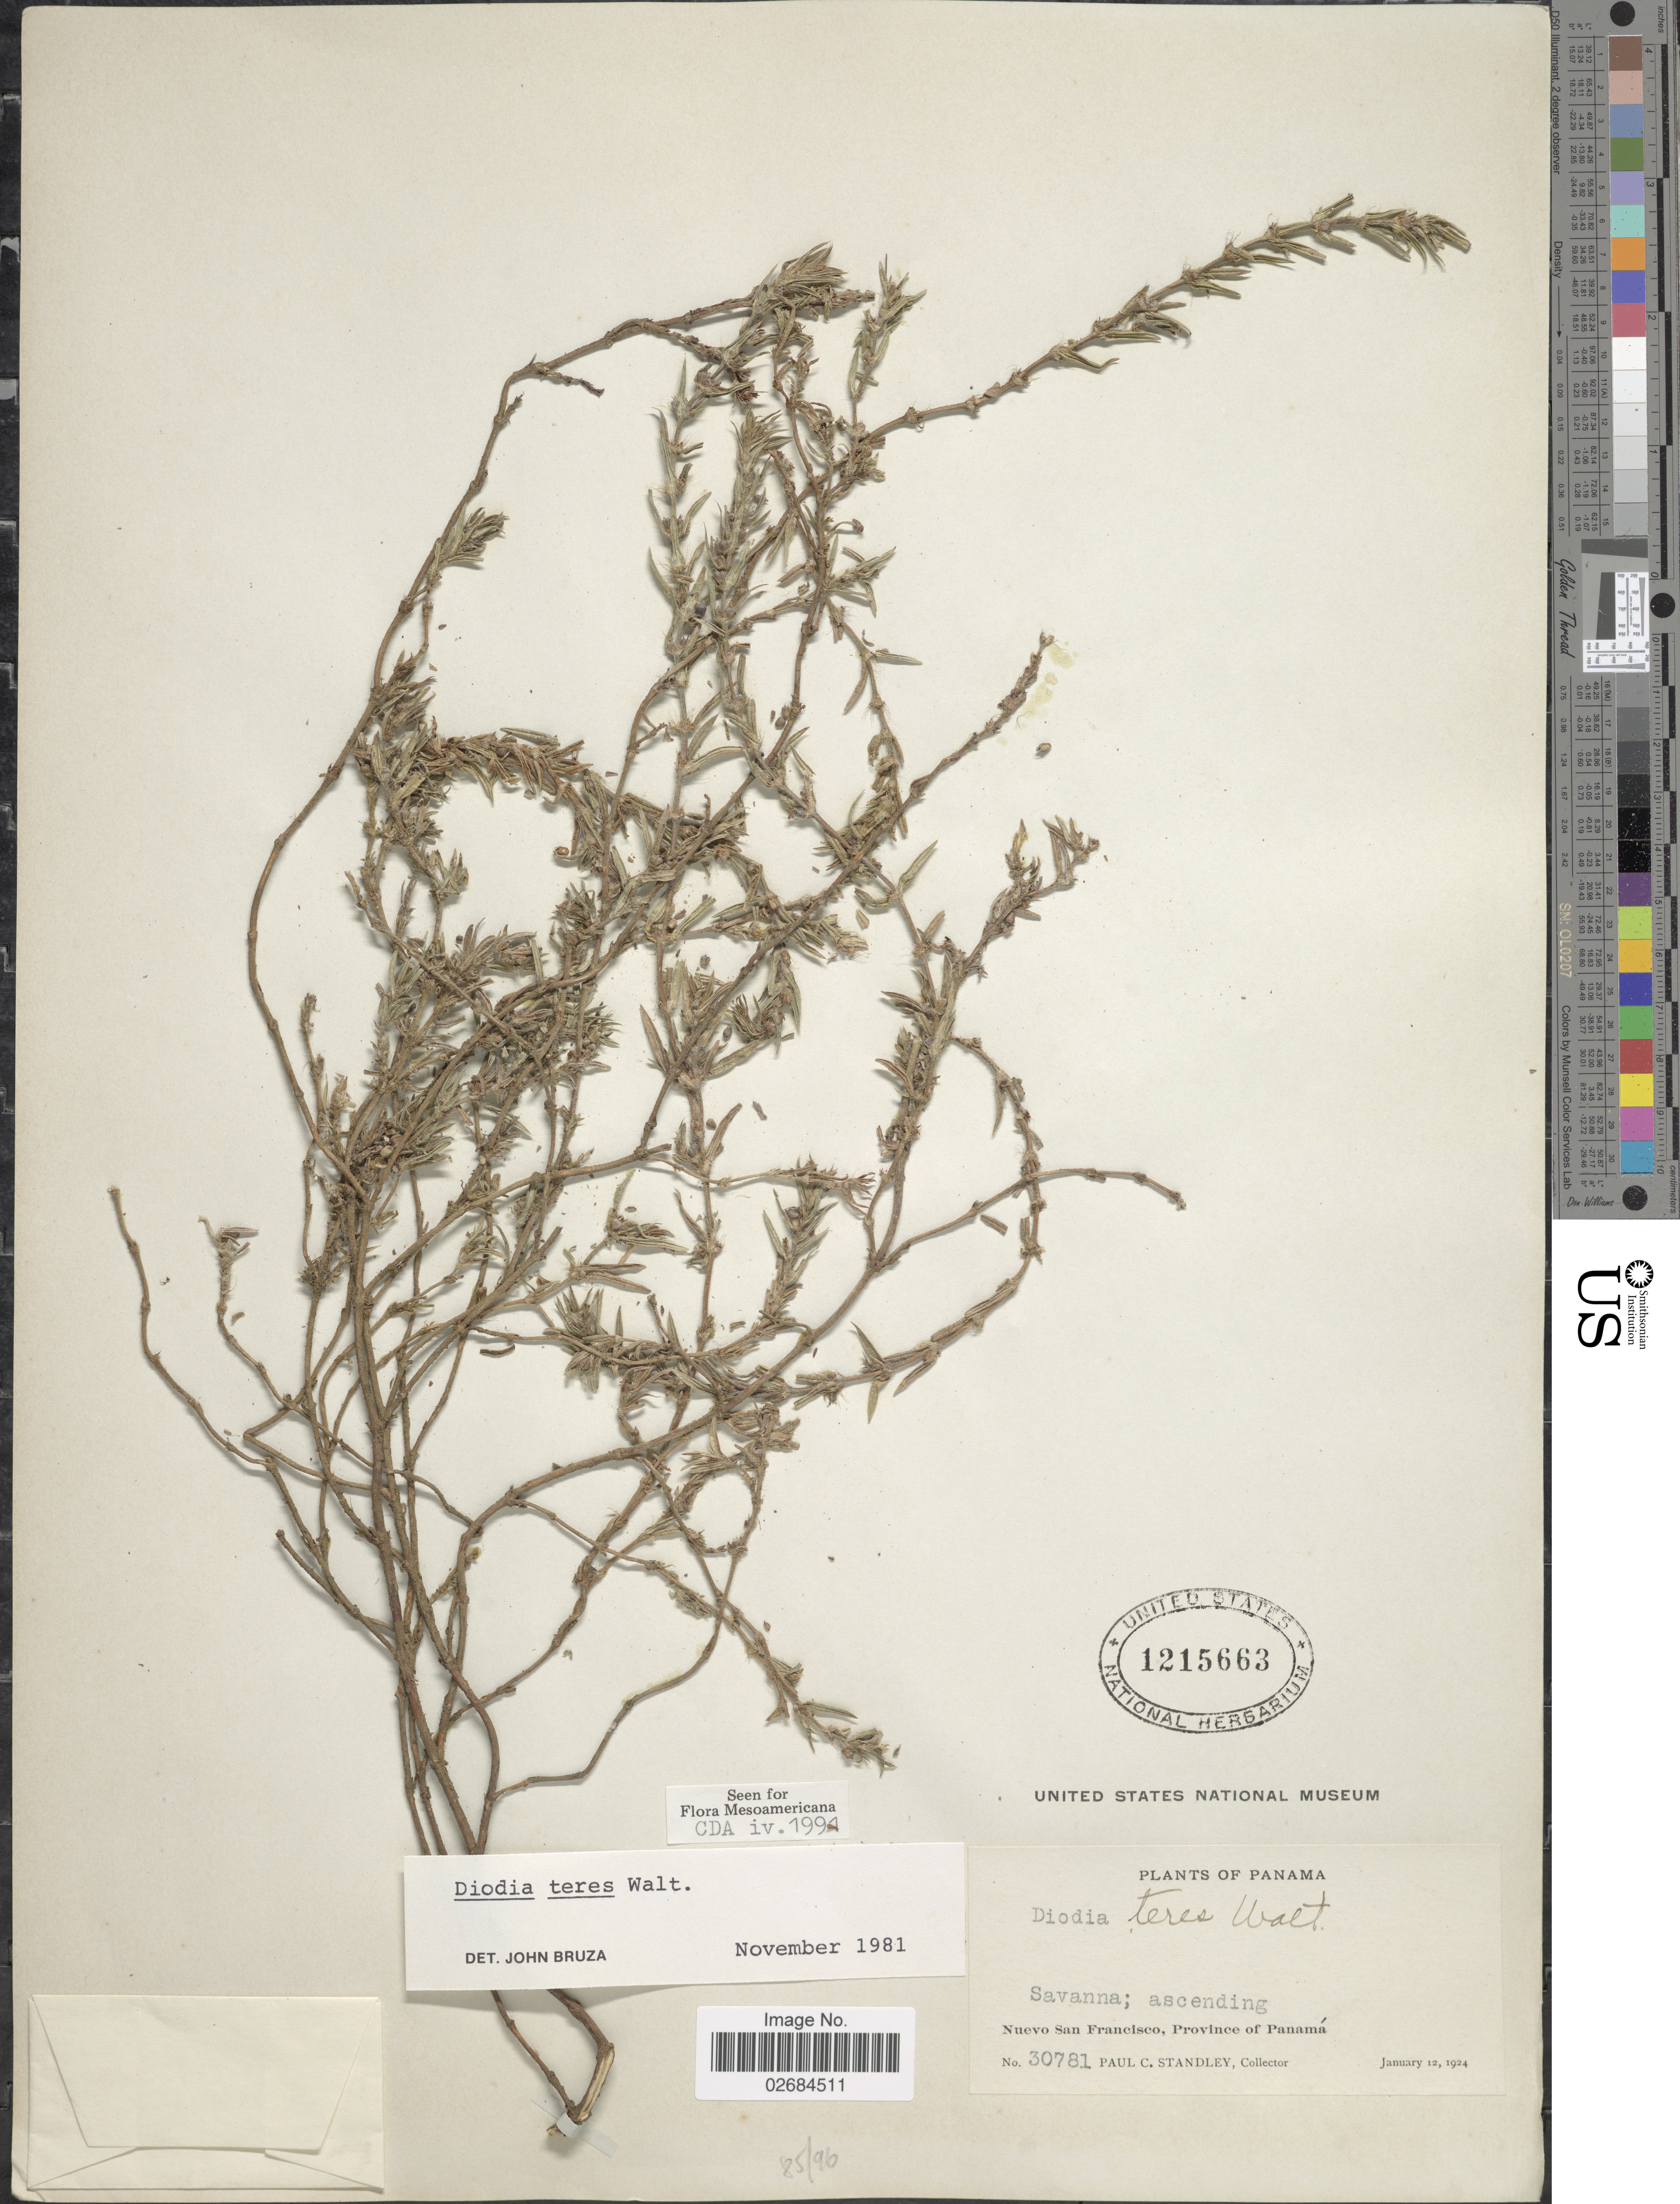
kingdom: Plantae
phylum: Tracheophyta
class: Magnoliopsida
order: Gentianales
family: Rubiaceae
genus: Diodia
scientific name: Diodia teres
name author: Walter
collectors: P. C. Standley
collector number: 30781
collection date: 1924-01-12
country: Panama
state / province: Panamá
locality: Nuevo San Francisco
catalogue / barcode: US 1215663